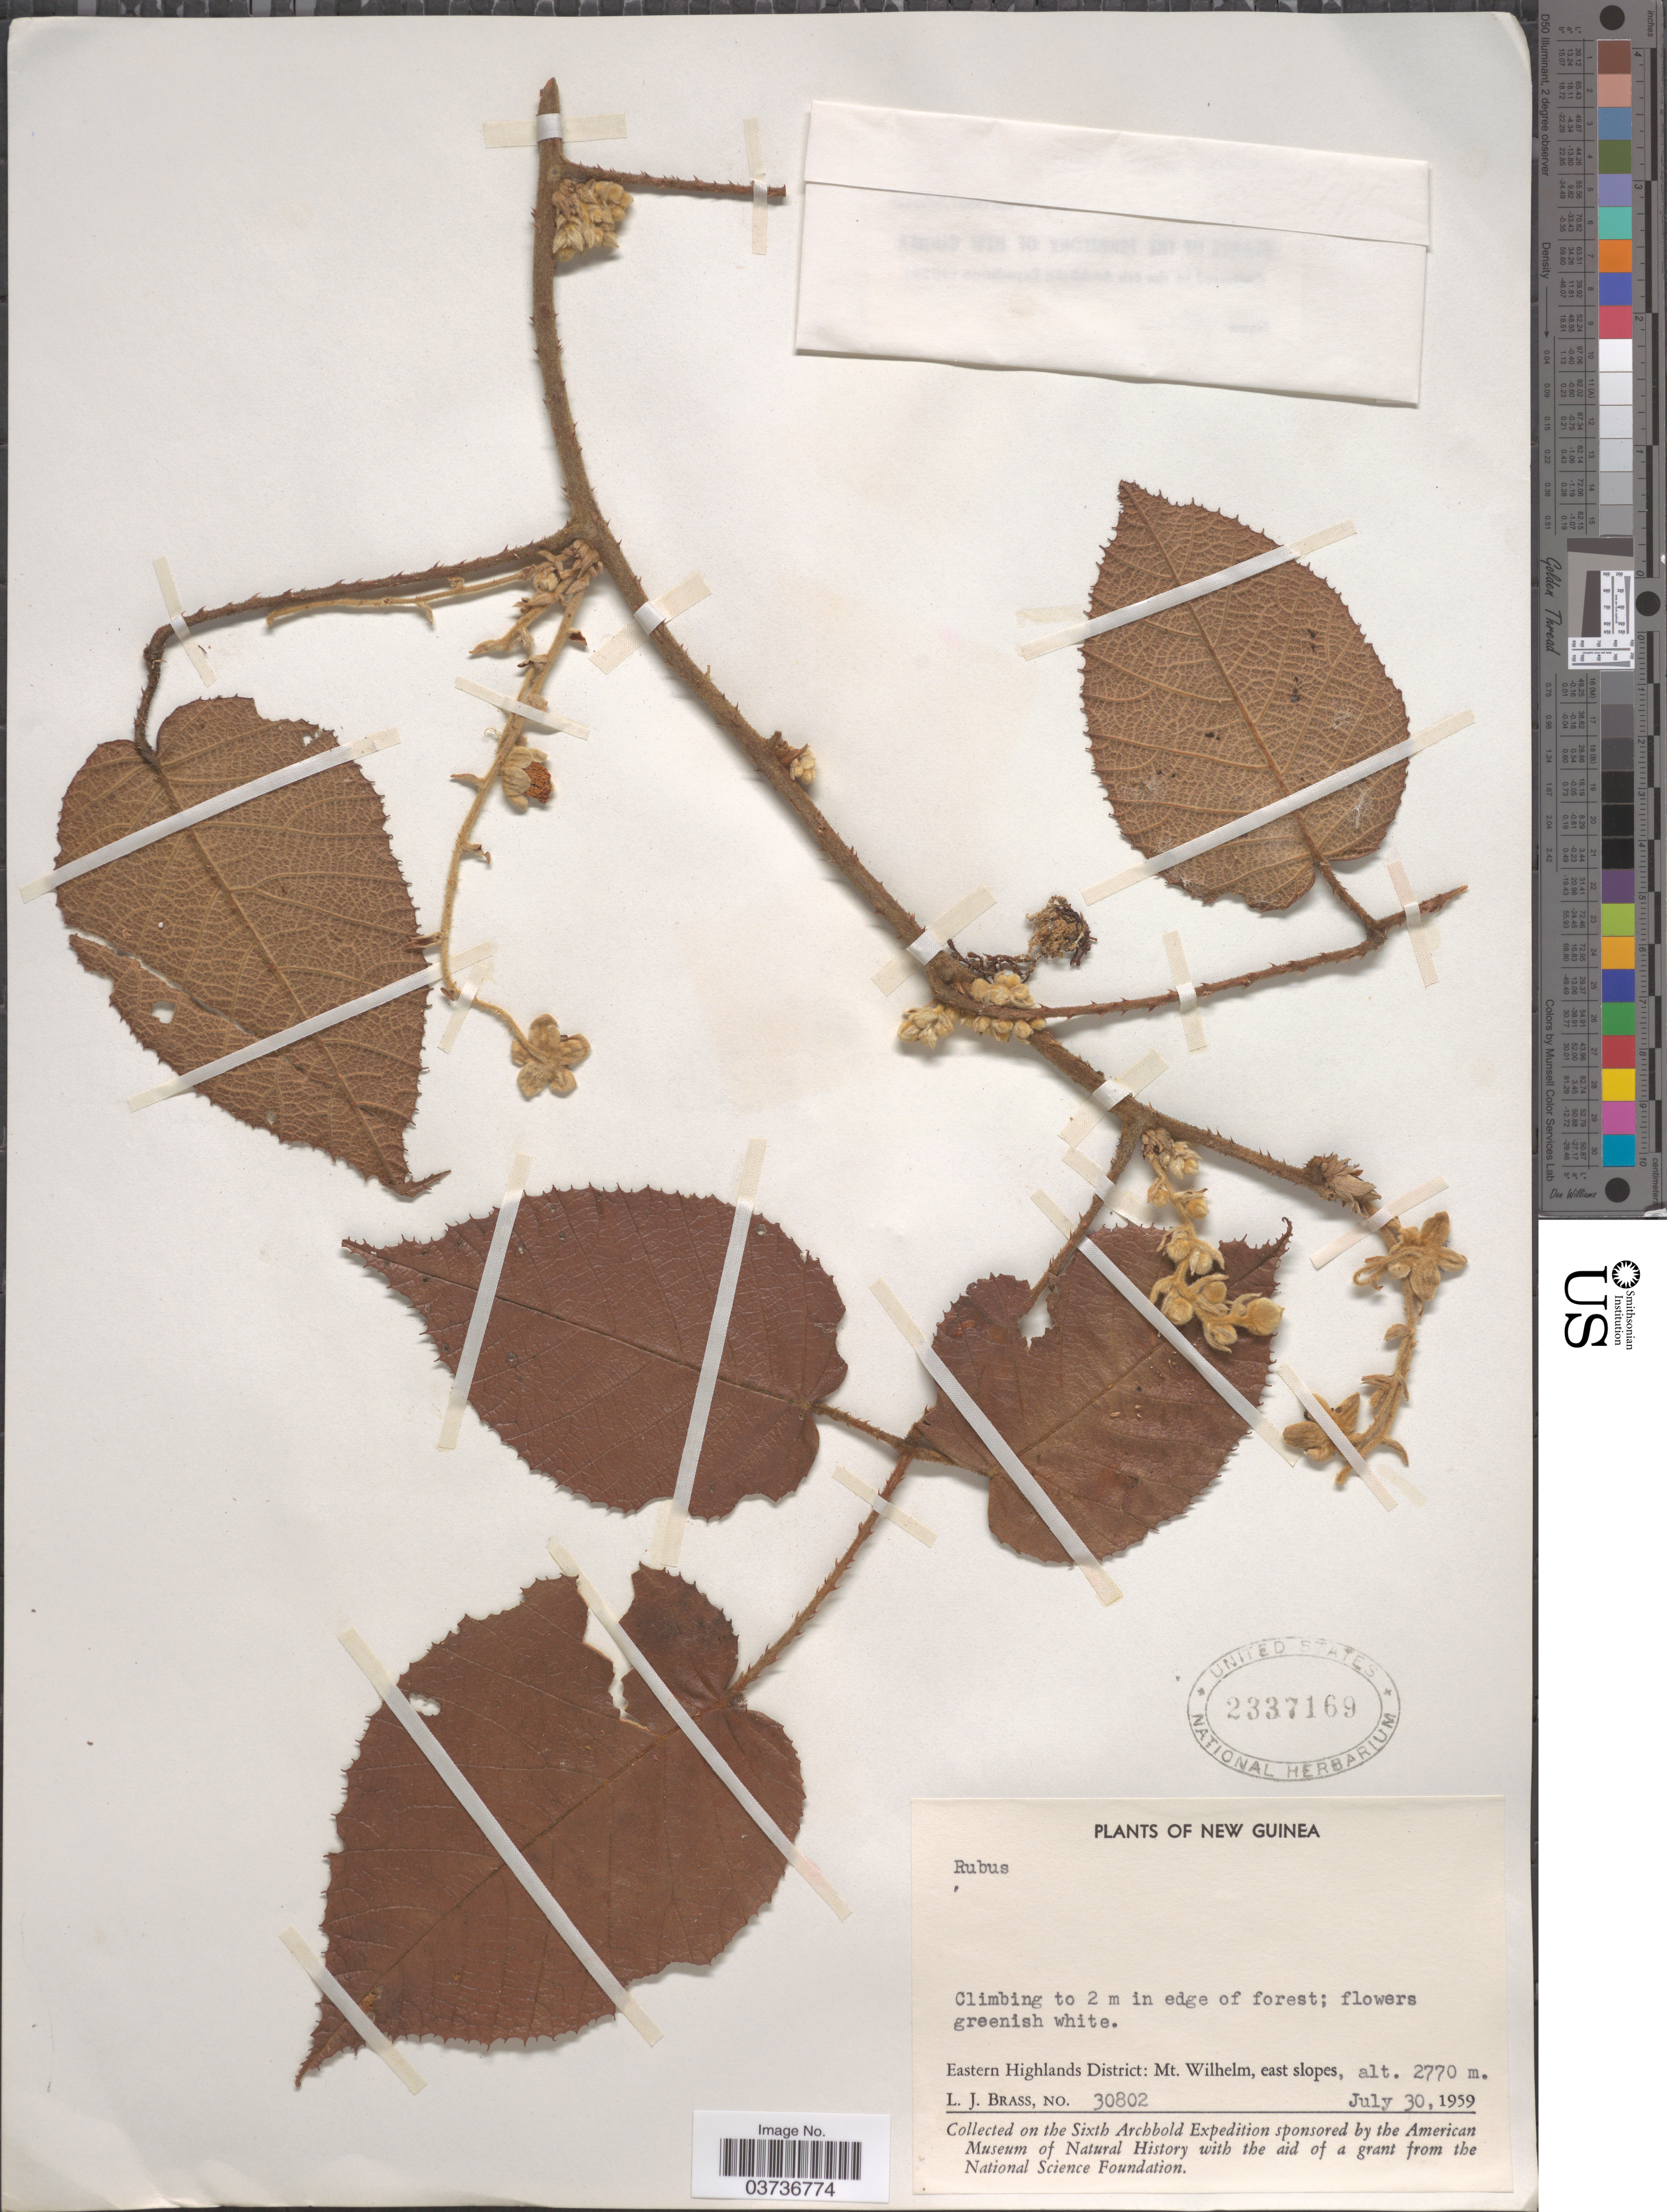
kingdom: Plantae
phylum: Tracheophyta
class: Magnoliopsida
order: Rosales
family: Rosaceae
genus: Rubus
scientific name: Rubus sp.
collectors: L. J. Brass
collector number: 30802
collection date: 1959-07-30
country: Papua New Guinea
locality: New Guinea. Eastern Highlands District: Mt. Wilhelm, east slopes.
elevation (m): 2770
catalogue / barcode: US 2337169